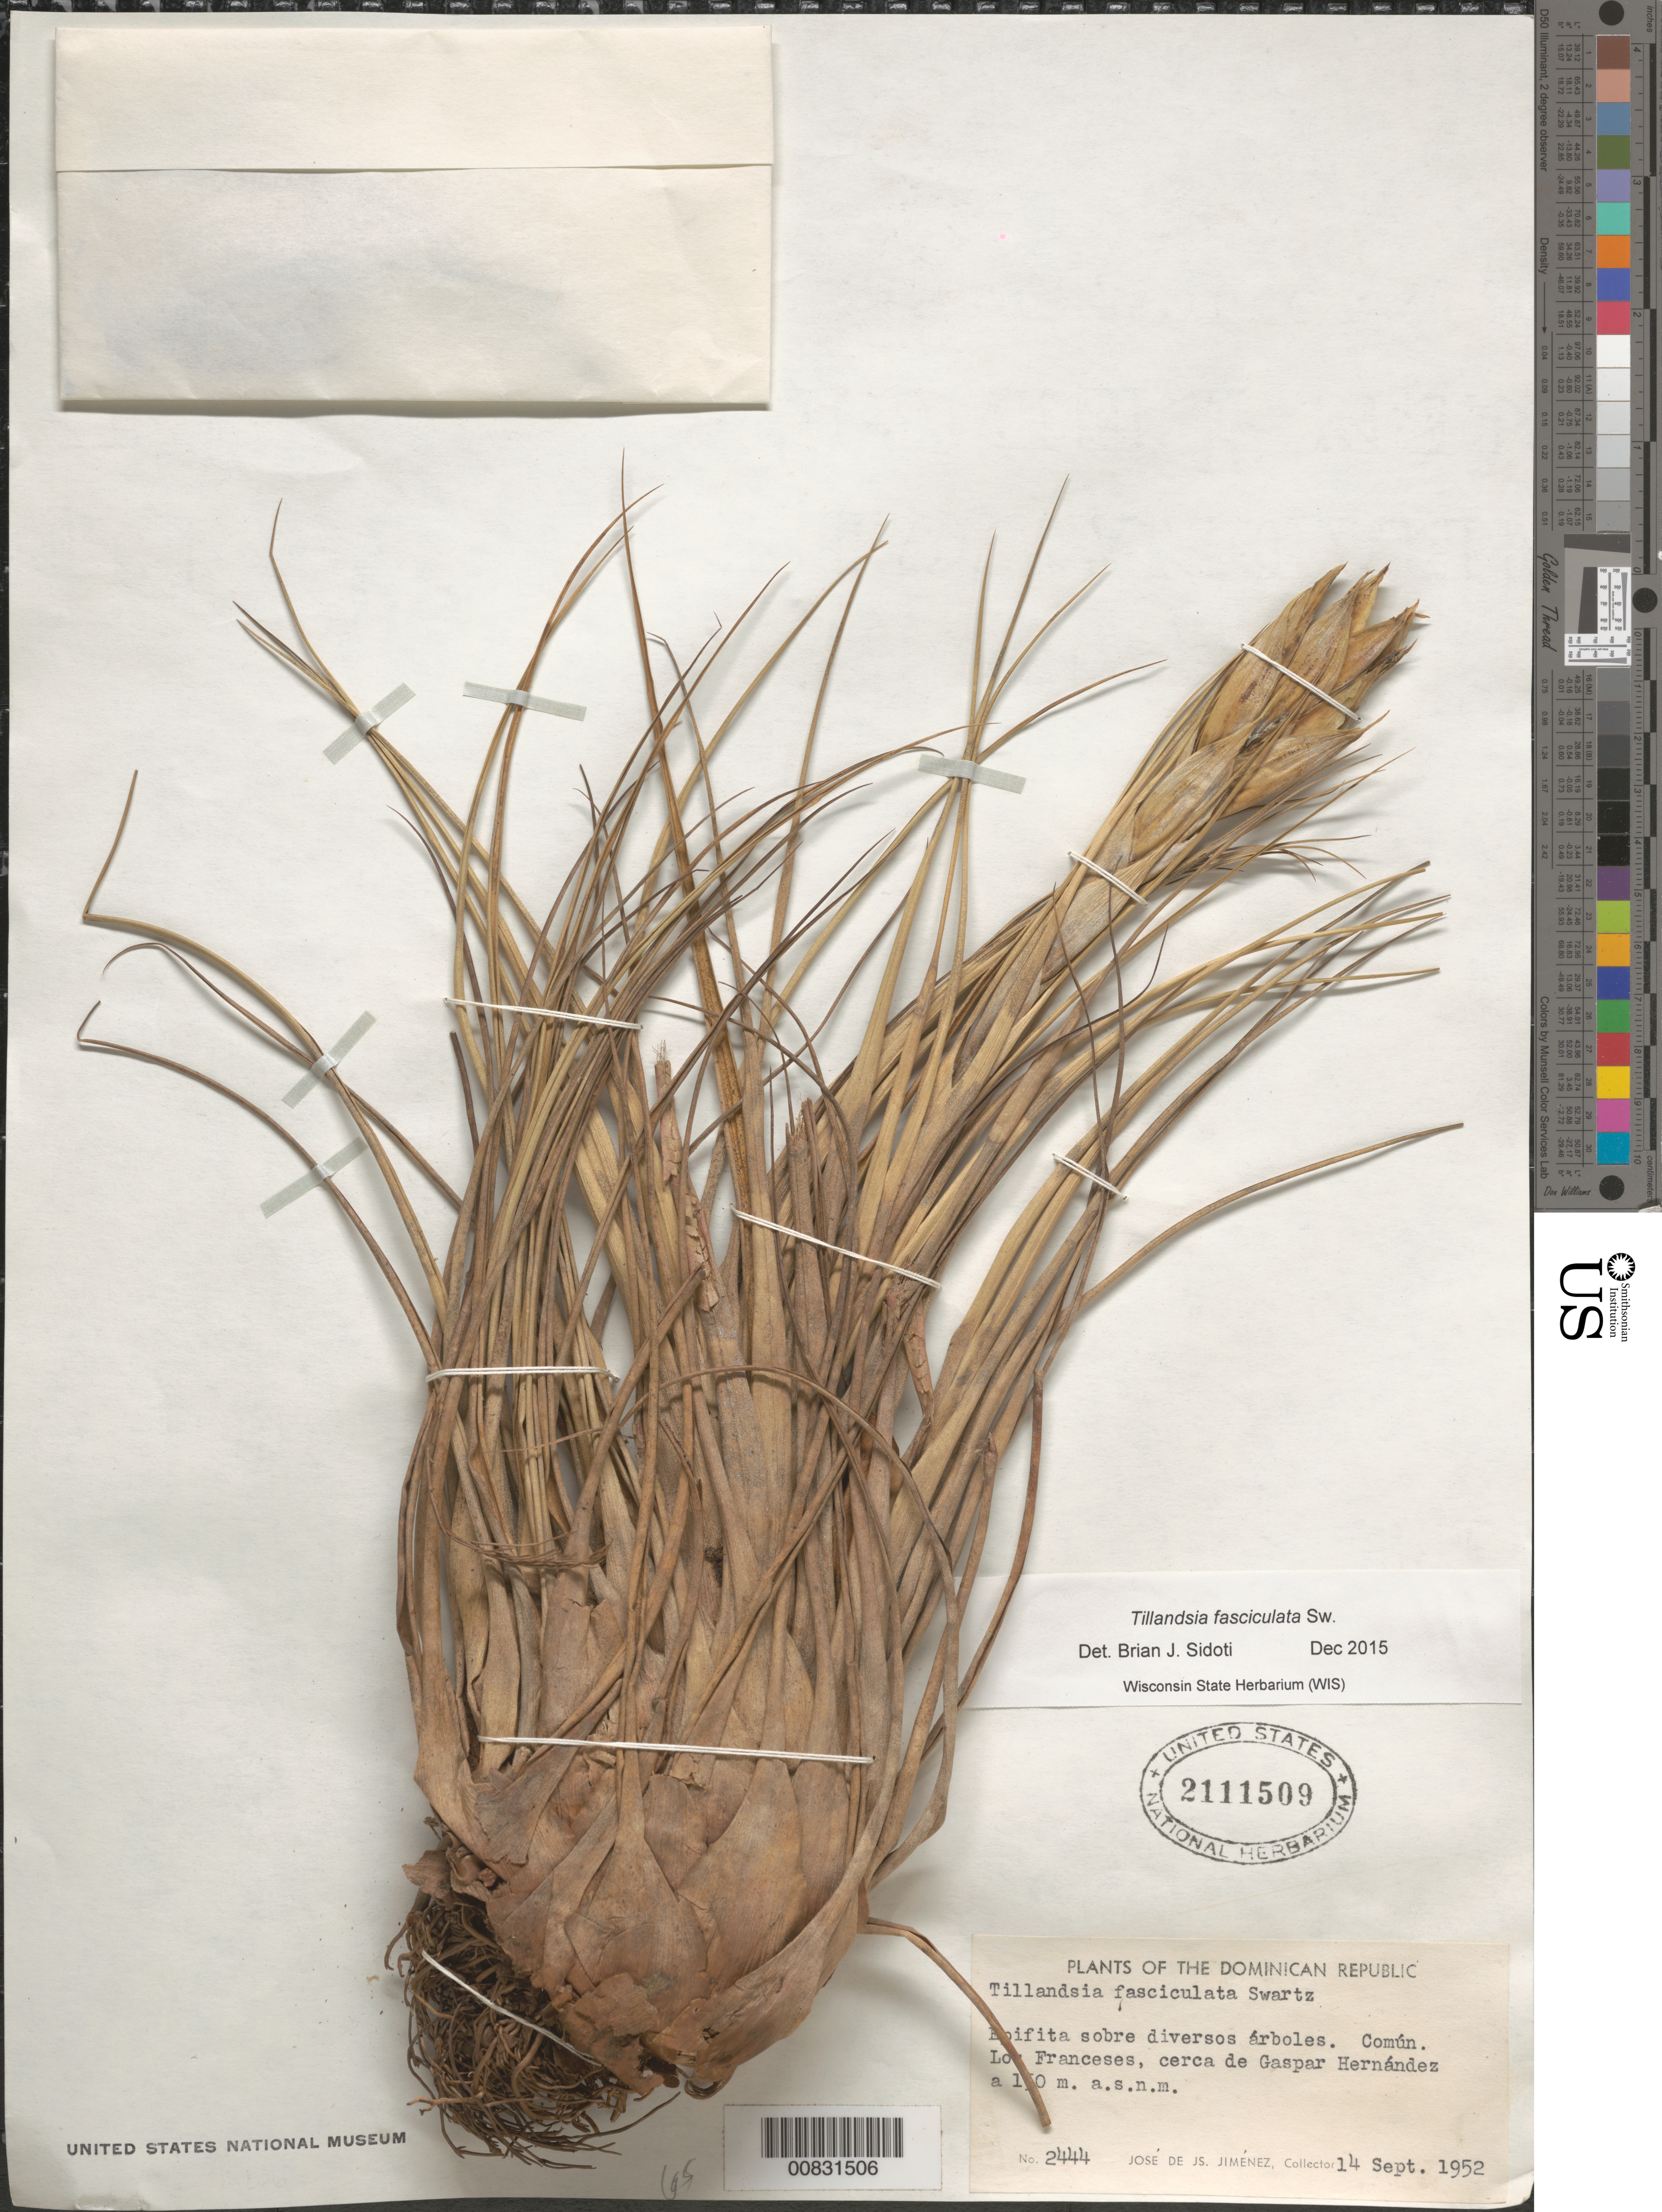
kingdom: Plantae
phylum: Tracheophyta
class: Liliopsida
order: Poales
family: Bromeliaceae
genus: Tillandsia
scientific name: Tillandsia fasciculata var. densispica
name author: Mez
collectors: J. J. Jiménez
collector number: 2444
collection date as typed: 14 Sep 1952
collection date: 1952-09-14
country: Dominican Republic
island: Hispaniola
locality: Los Franceses, cerca de Gaspar Hernández.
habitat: Sobre diversos árboles.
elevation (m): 150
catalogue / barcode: US 2111509